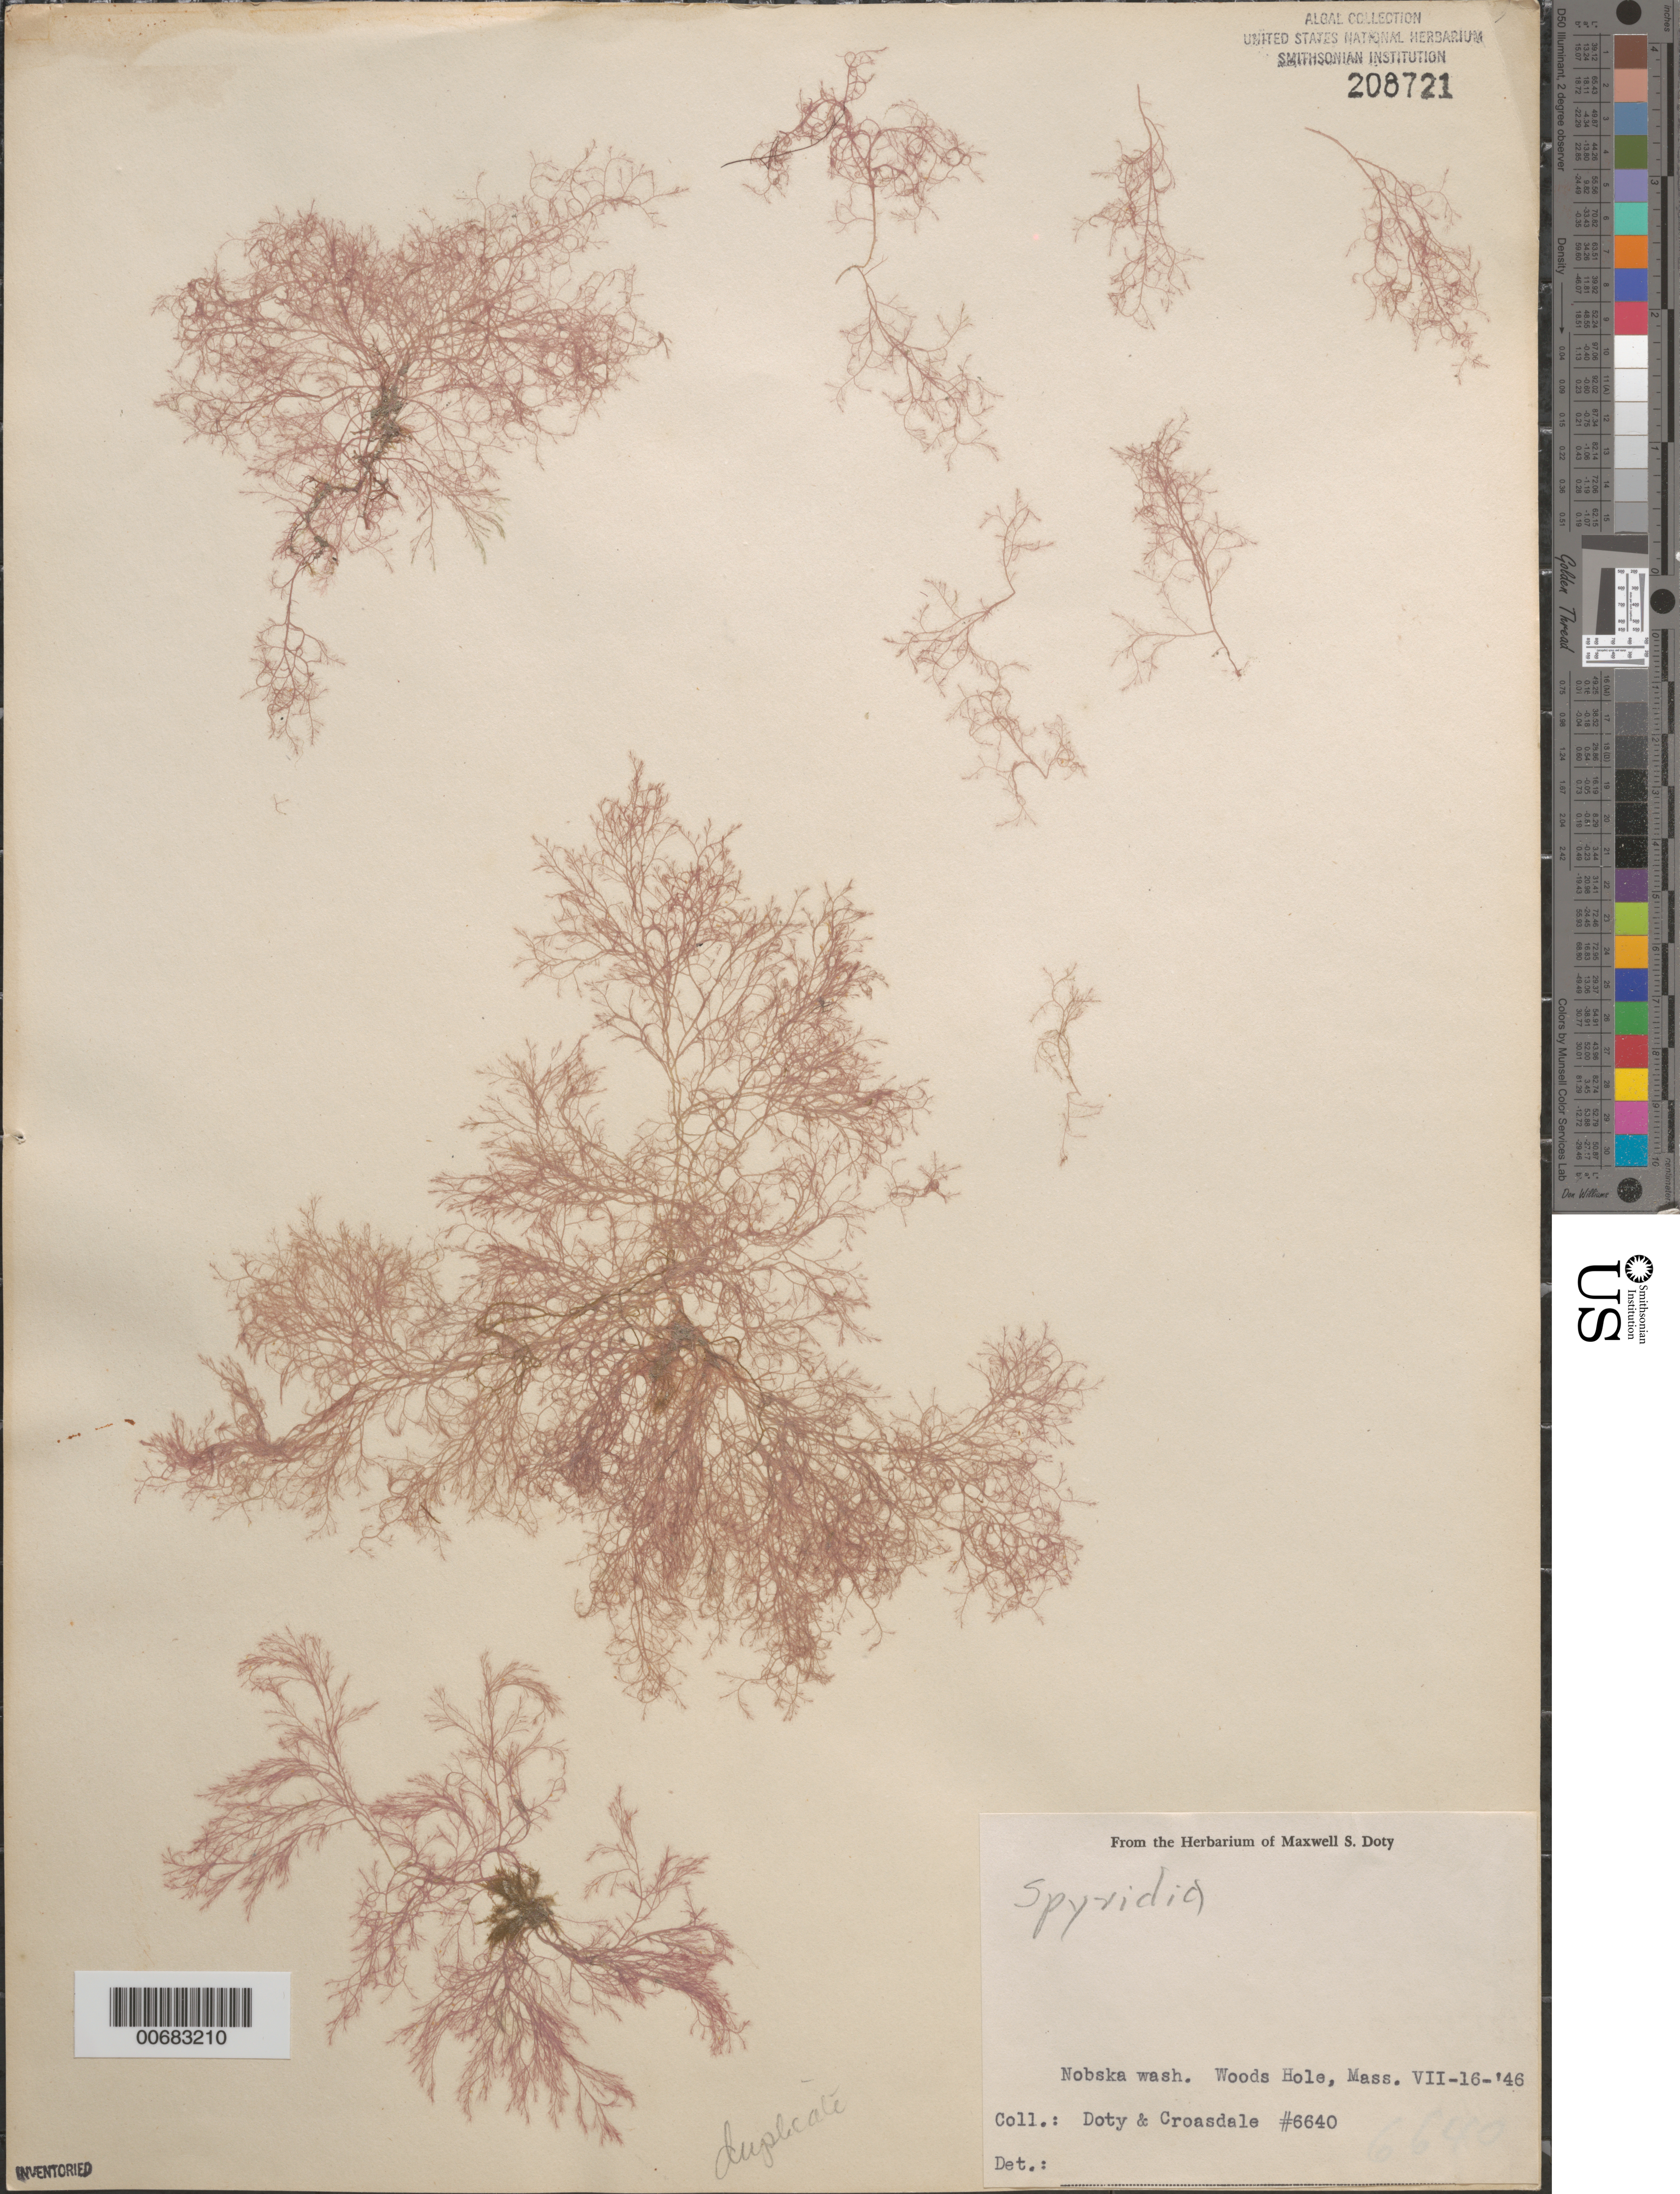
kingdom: Plantae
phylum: Rhodophyta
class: Florideophyceae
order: Ceramiales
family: Spyridiaceae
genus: Spyridia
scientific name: Spyridia sp.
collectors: M. S. Doty & H. T. Croasdale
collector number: MSD 6640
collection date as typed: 16 Jul 1946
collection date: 1946-07-16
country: United States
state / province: Massachusetts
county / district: Barnstable County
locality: Woods Hole, Nobska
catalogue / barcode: US 208721